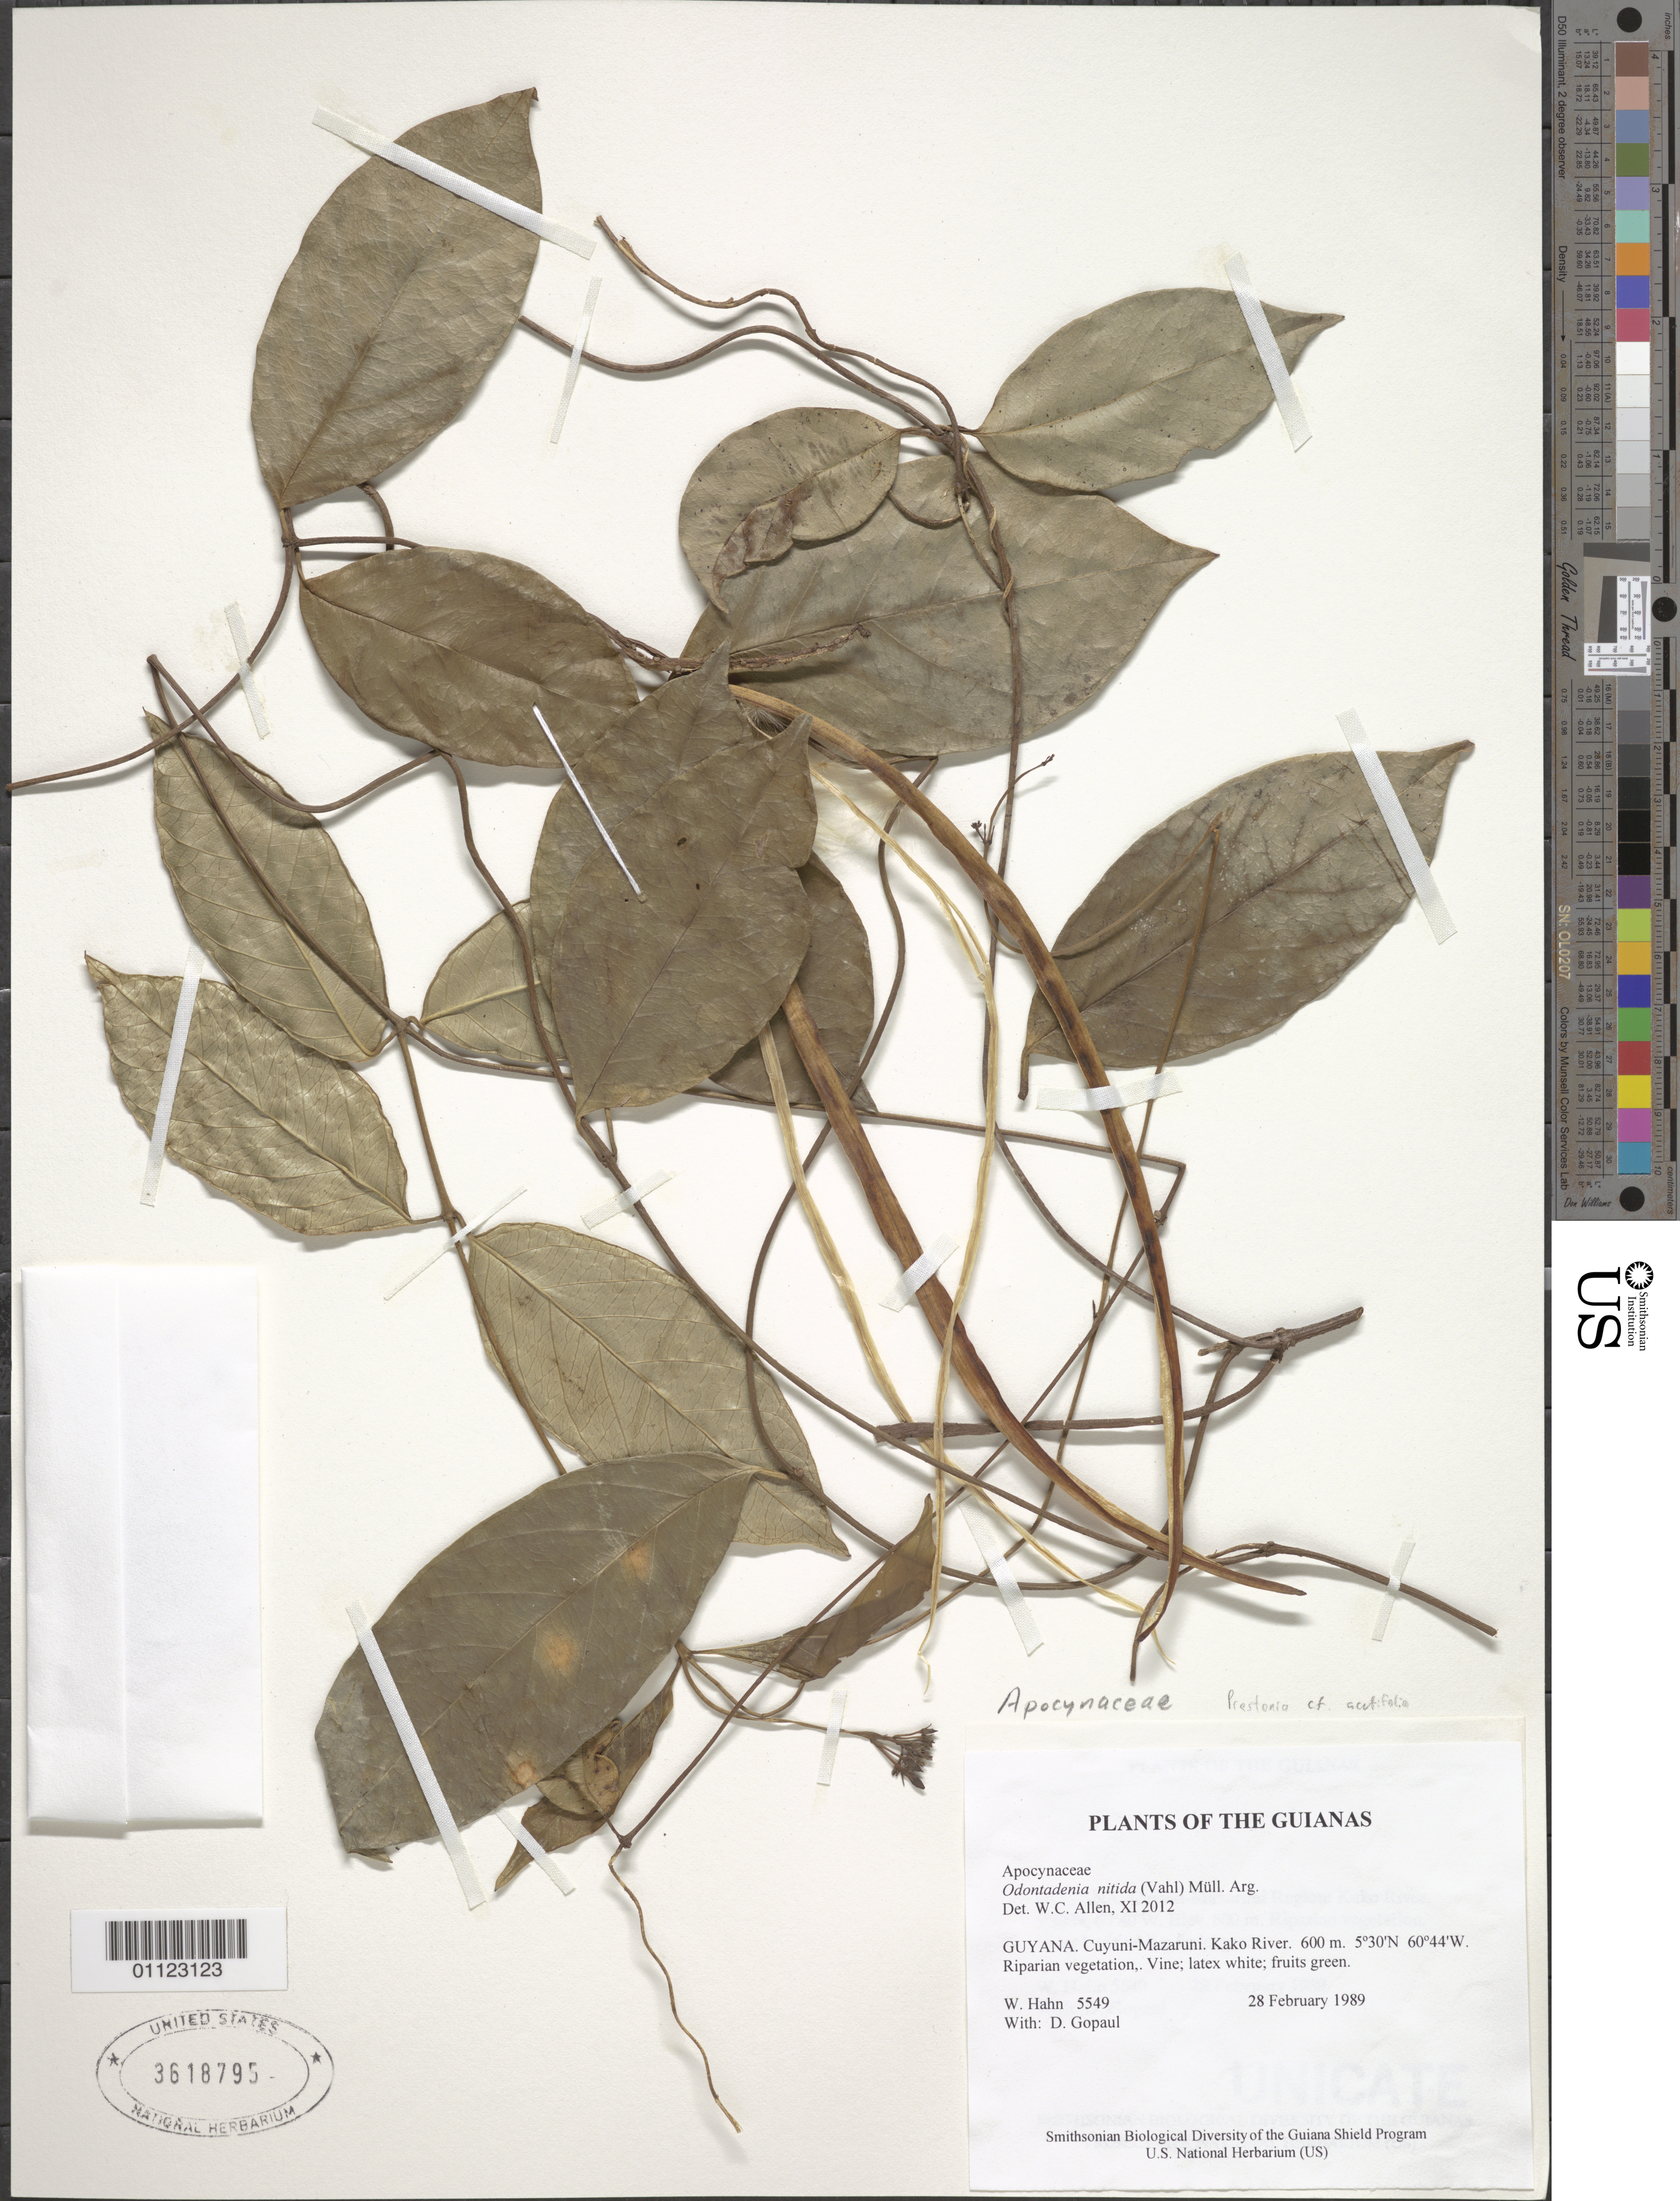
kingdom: Plantae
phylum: Tracheophyta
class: Magnoliopsida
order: Gentianales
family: Apocynaceae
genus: Odontadenia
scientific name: Odontadenia nitida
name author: (Vahl) Müll. Arg.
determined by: Allen, W. C., (UNITED STATES)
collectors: W. Hahn & D. Gopaul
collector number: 5549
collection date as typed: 28 February 1989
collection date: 1989-02-28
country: Guyana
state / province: Cuyuni-Mazaruni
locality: Kako River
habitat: Riparian vegetation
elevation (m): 600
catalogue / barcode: US 3618795